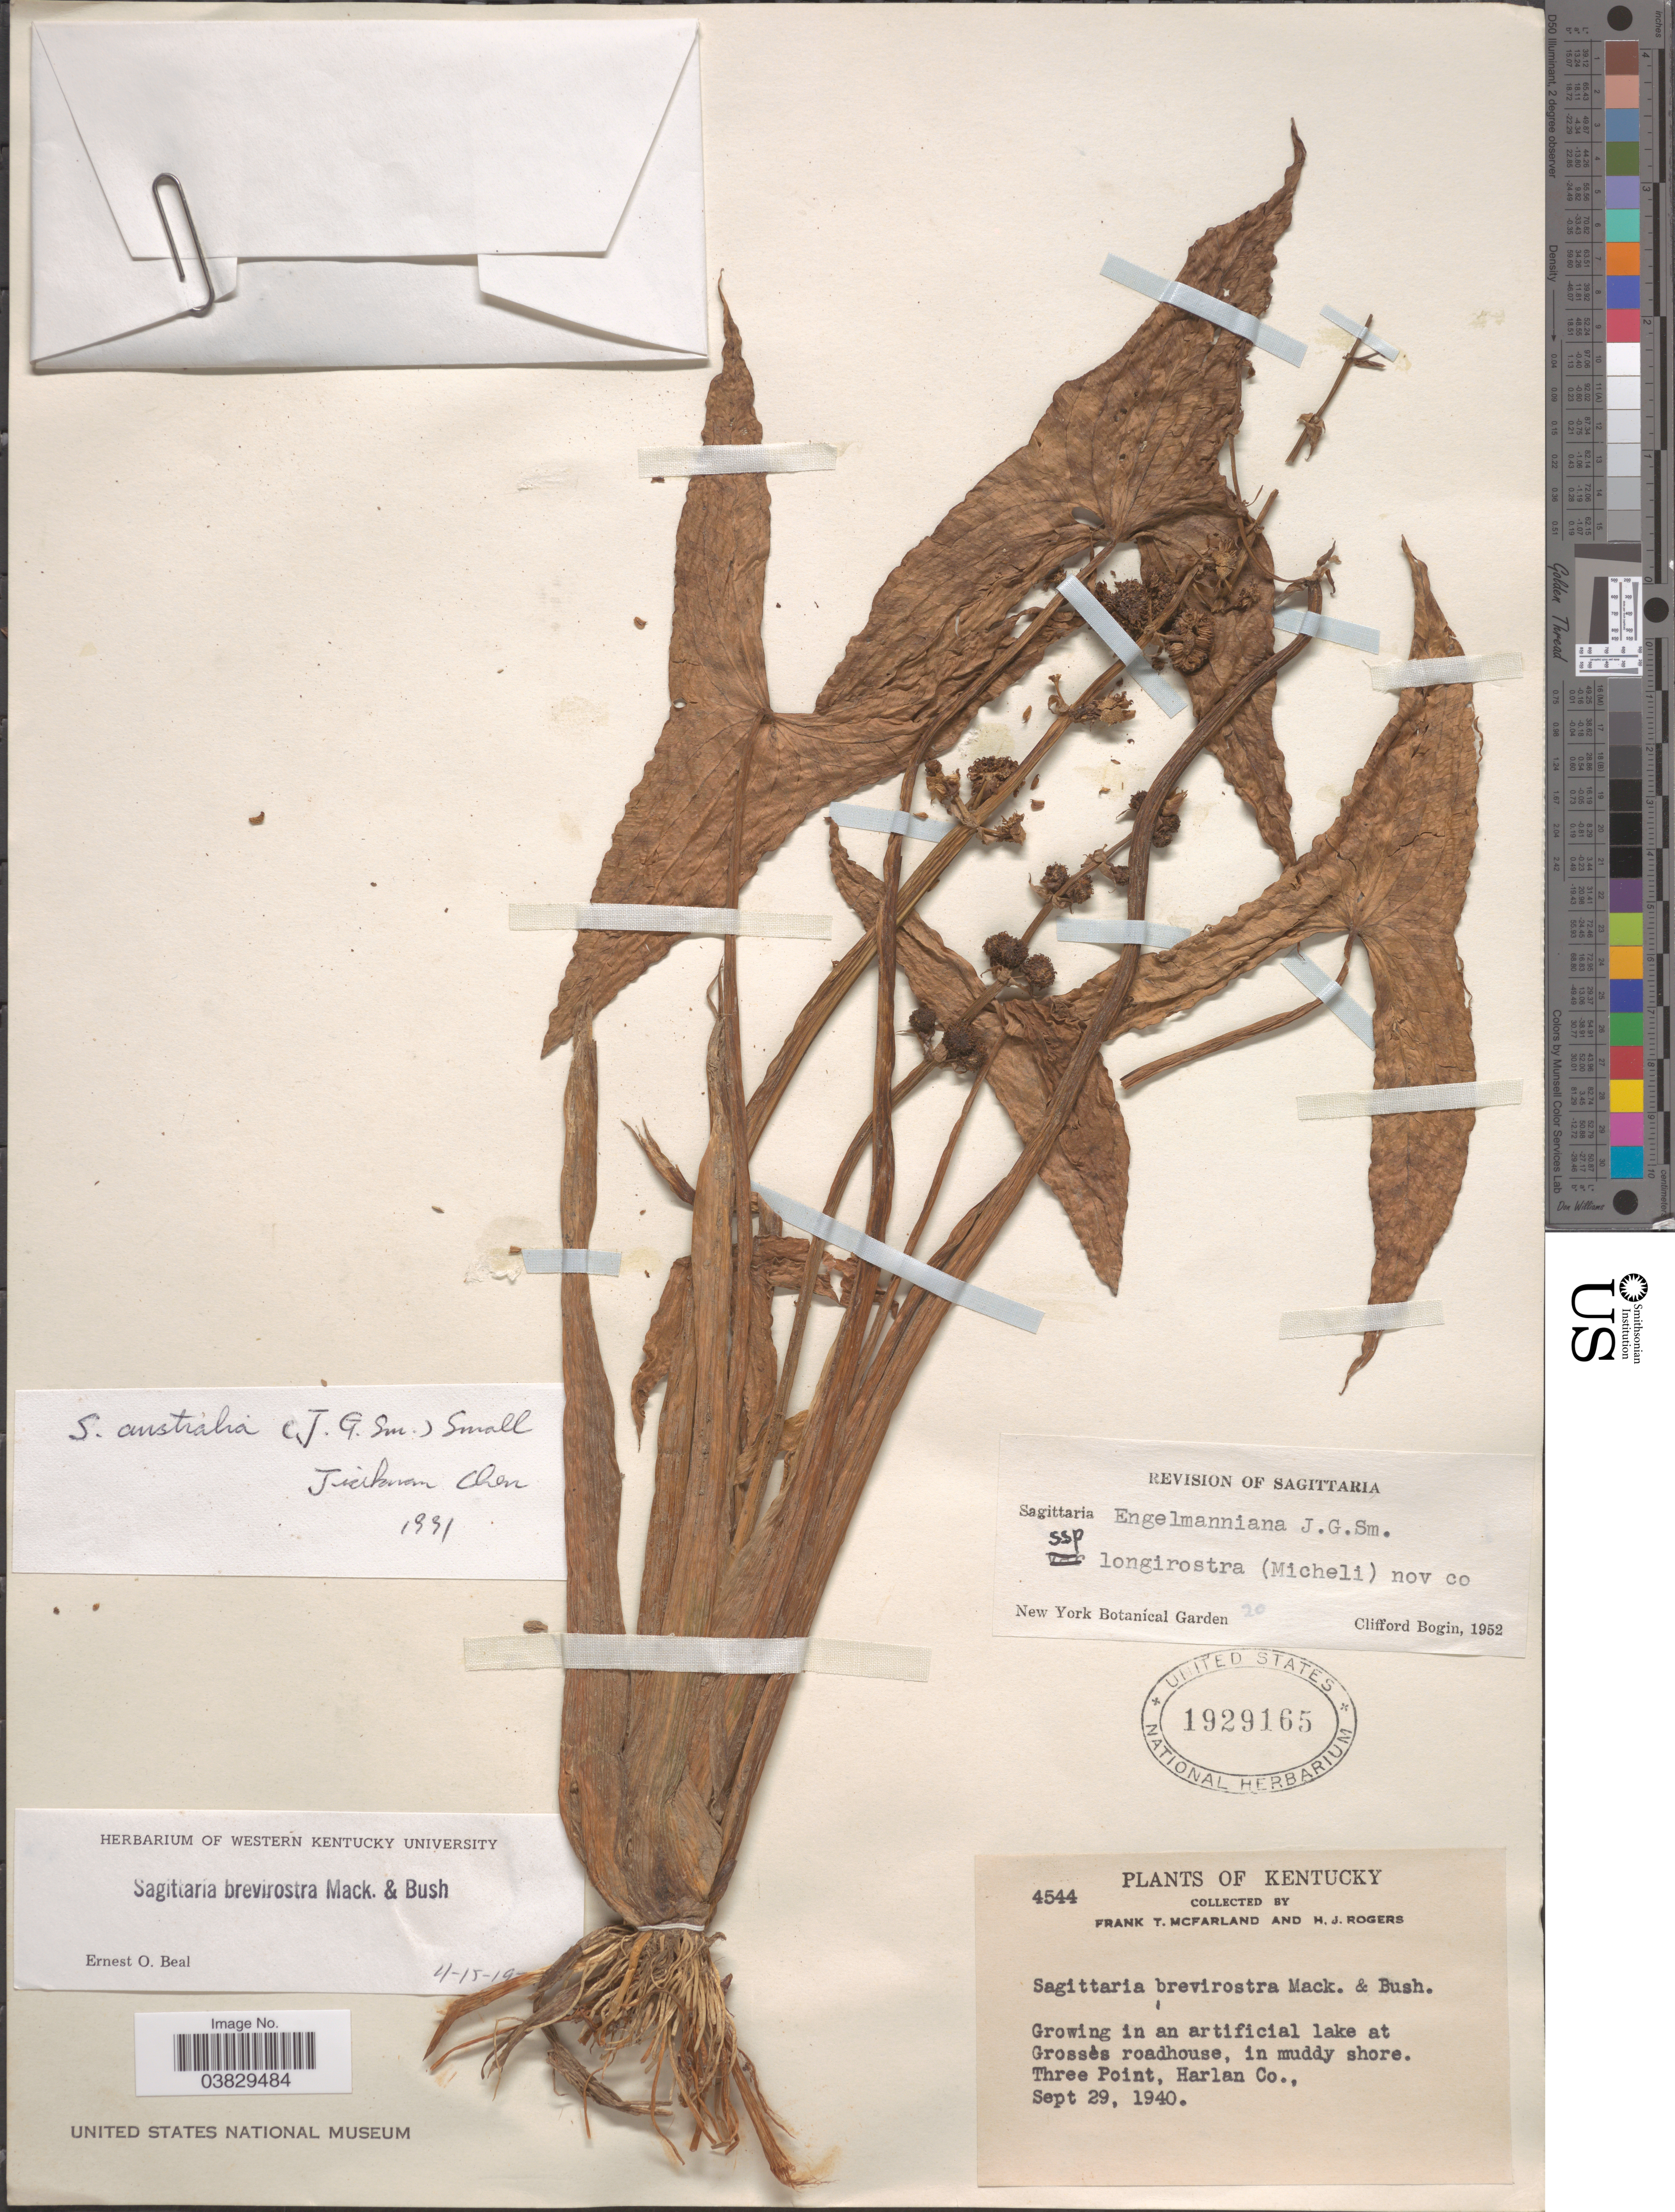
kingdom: Plantae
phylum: Tracheophyta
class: Liliopsida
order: Alismatales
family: Alismataceae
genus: Sagittaria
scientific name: Sagittaria australis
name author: (J.G. Sm. ex C. Mohr) Small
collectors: F. McFarland & H. J. Rogers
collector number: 4544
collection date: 1940-09-29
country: United States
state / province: Kentucky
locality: Three Point, Harlan Co.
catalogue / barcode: US 1929165